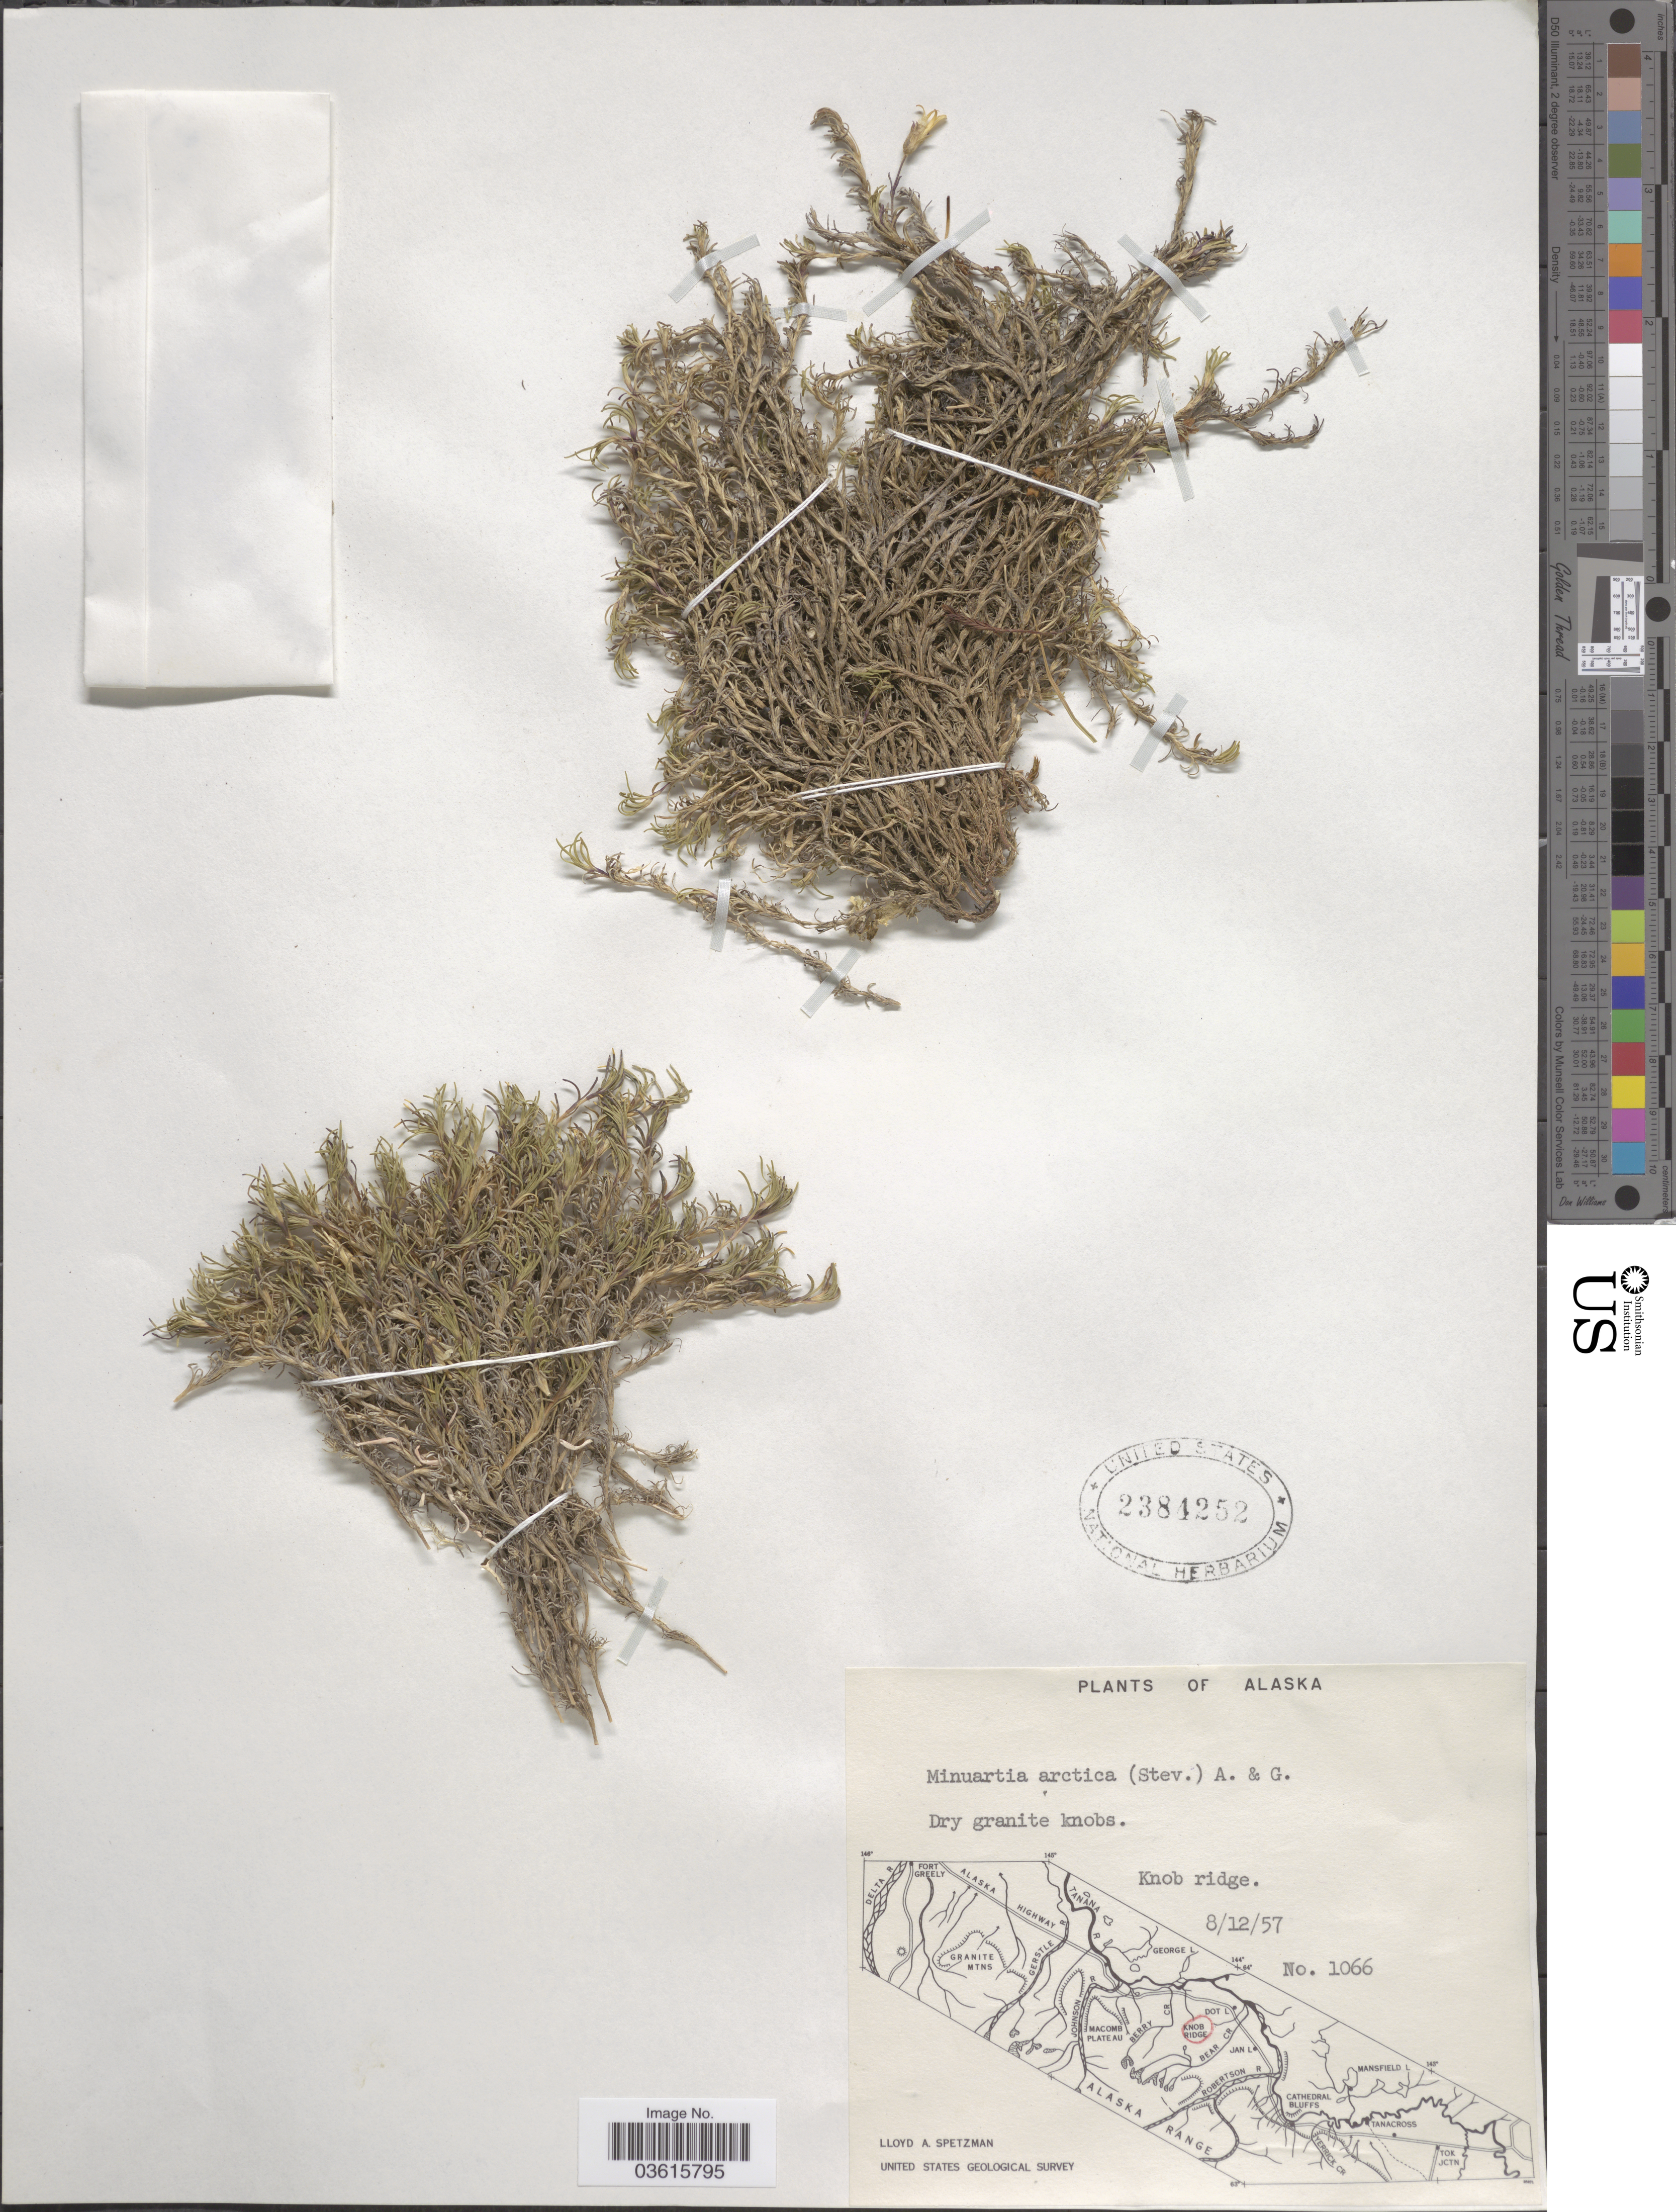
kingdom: Plantae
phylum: Tracheophyta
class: Magnoliopsida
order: Caryophyllales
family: Caryophyllaceae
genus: Cherleria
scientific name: Cherleria arctica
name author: (Steven ex Ser.) A.J. Moore & Dillenb.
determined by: Strong, M. T., (US), Smithsonian Institution - National Museum of Natural History (UNITED STATES)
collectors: L. Spetzman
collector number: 1066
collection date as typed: Transcribed d/m/y: 12/8/57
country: United States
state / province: Alaska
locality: Knob ridge.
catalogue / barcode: US 2384252